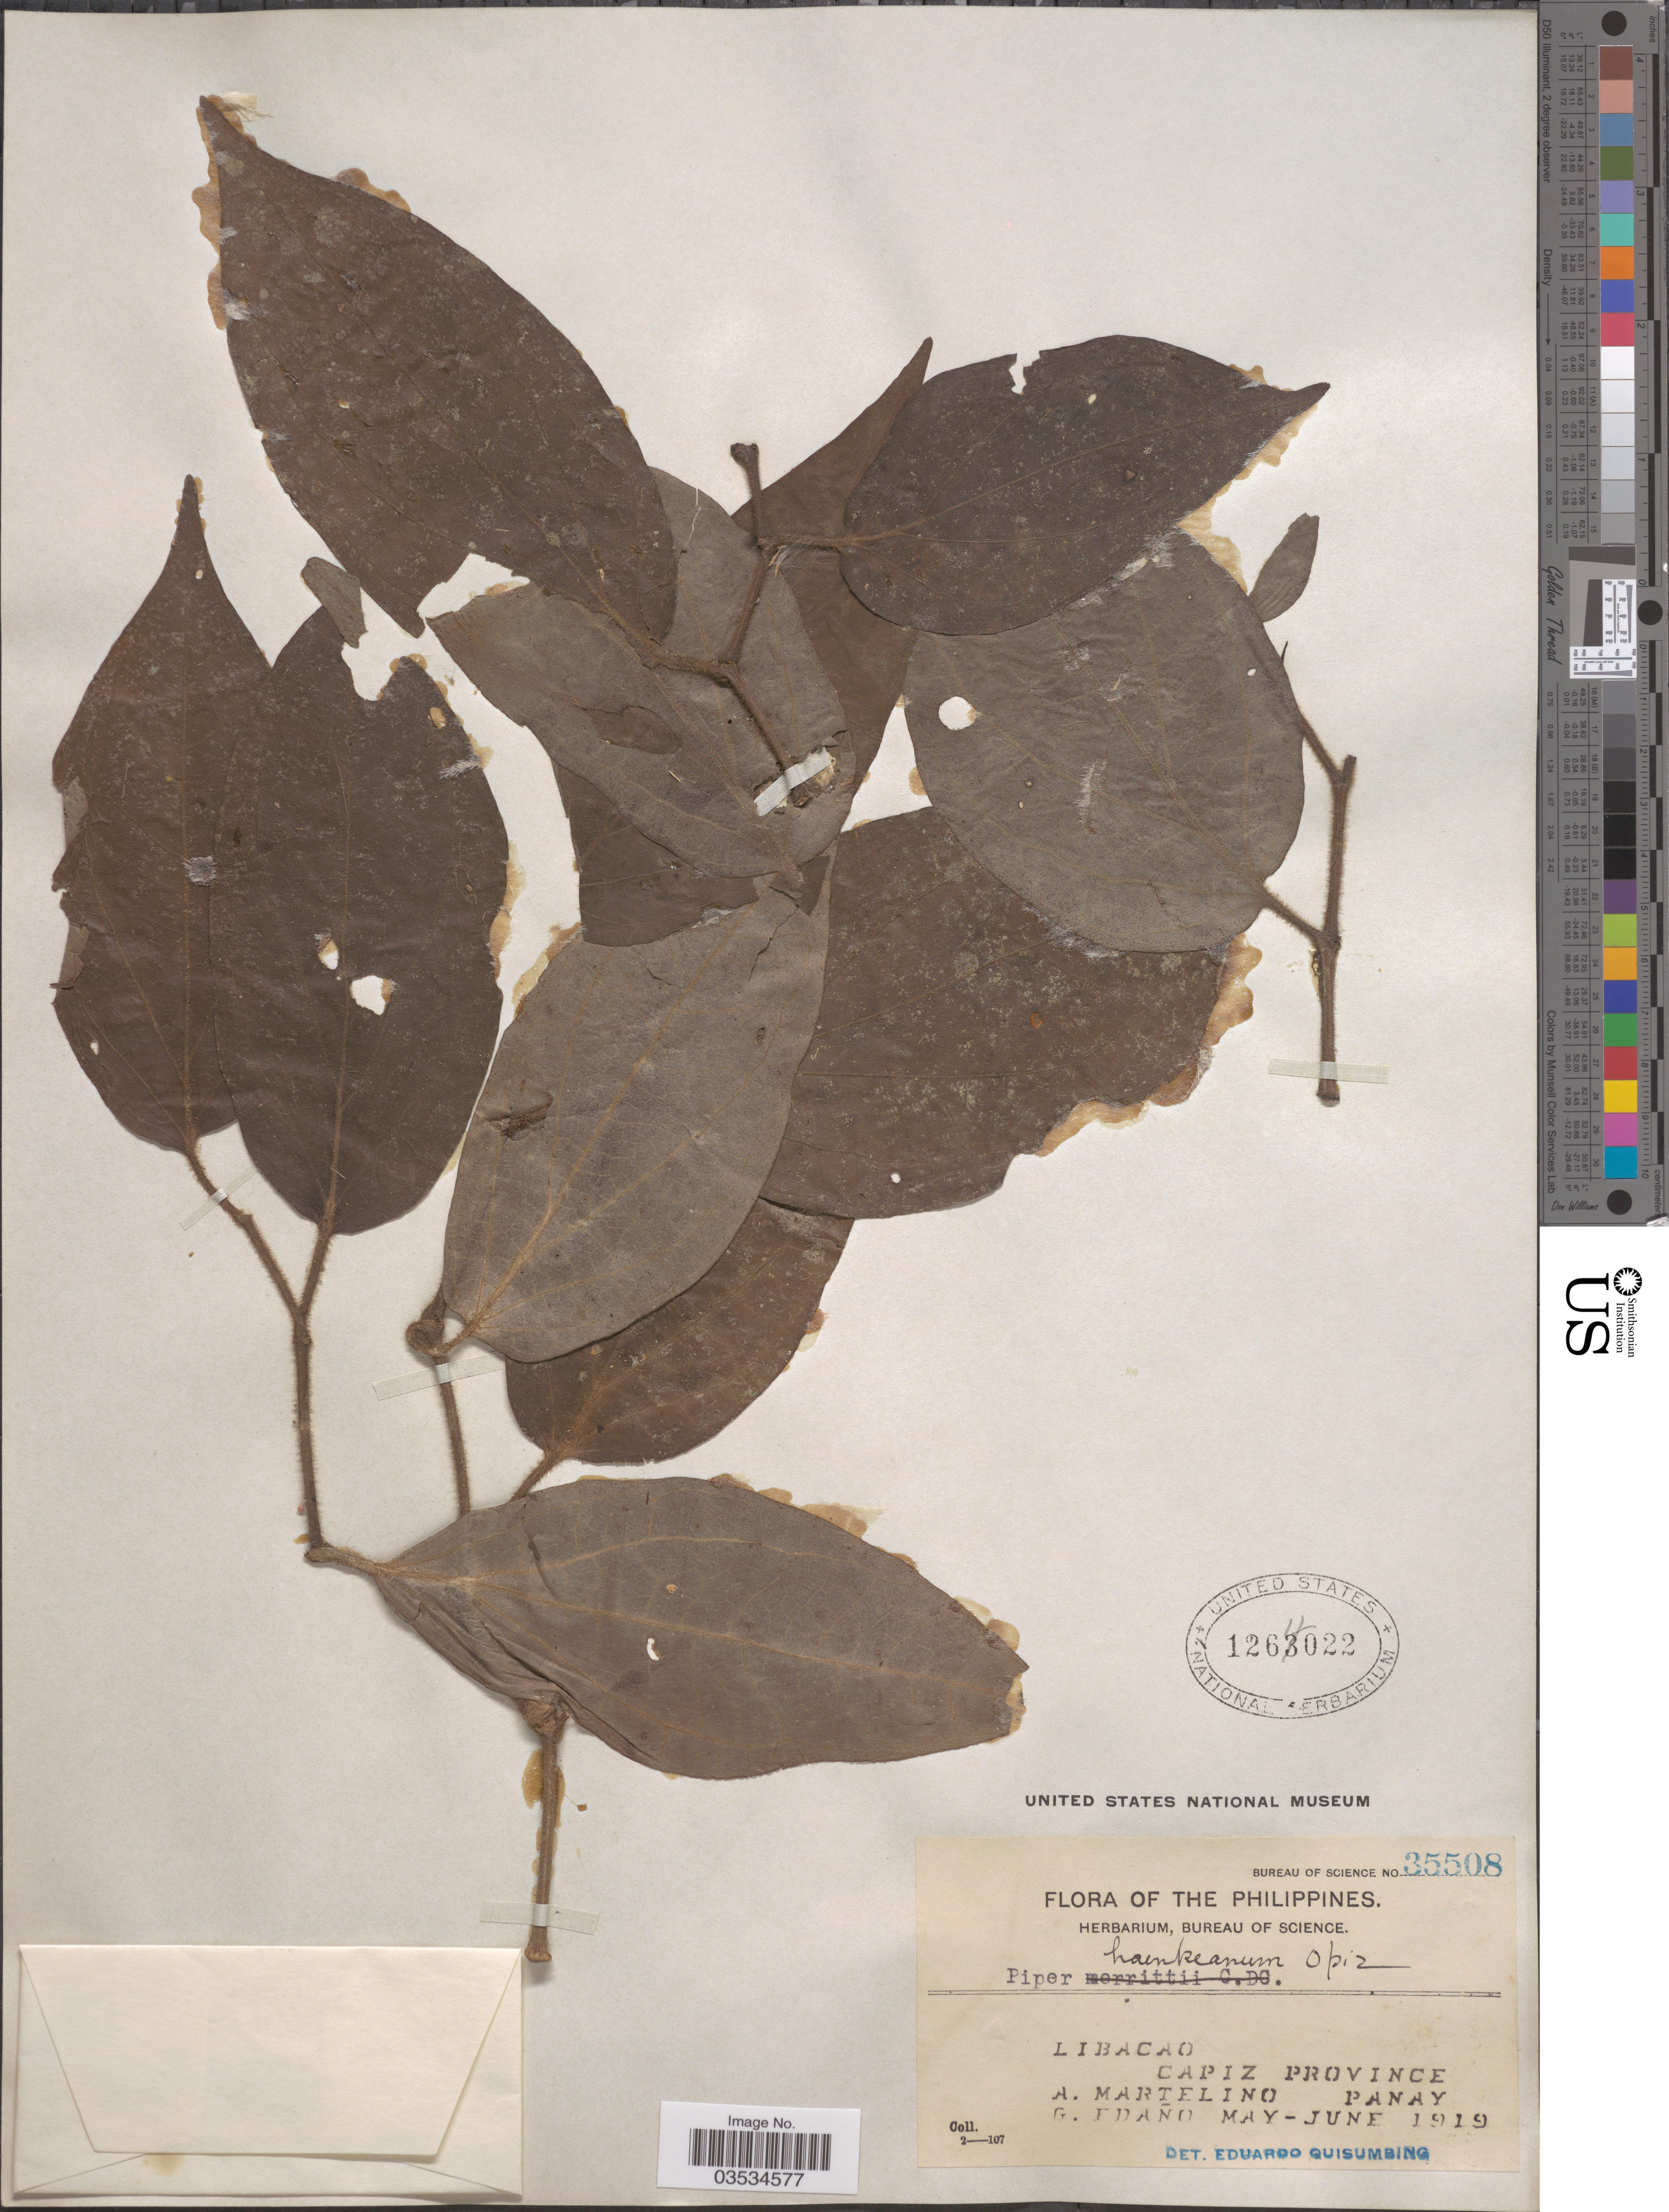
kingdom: Plantae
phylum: Tracheophyta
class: Magnoliopsida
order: Piperales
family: Piperaceae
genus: Piper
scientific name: Piper haenkeanum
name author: Opiz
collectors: A. Martelino & G. Edaño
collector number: Bureau of Science 35508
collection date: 1919-05/1919-06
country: Philippines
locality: Libacao. Capiz Province. Panay.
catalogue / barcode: US 1264022